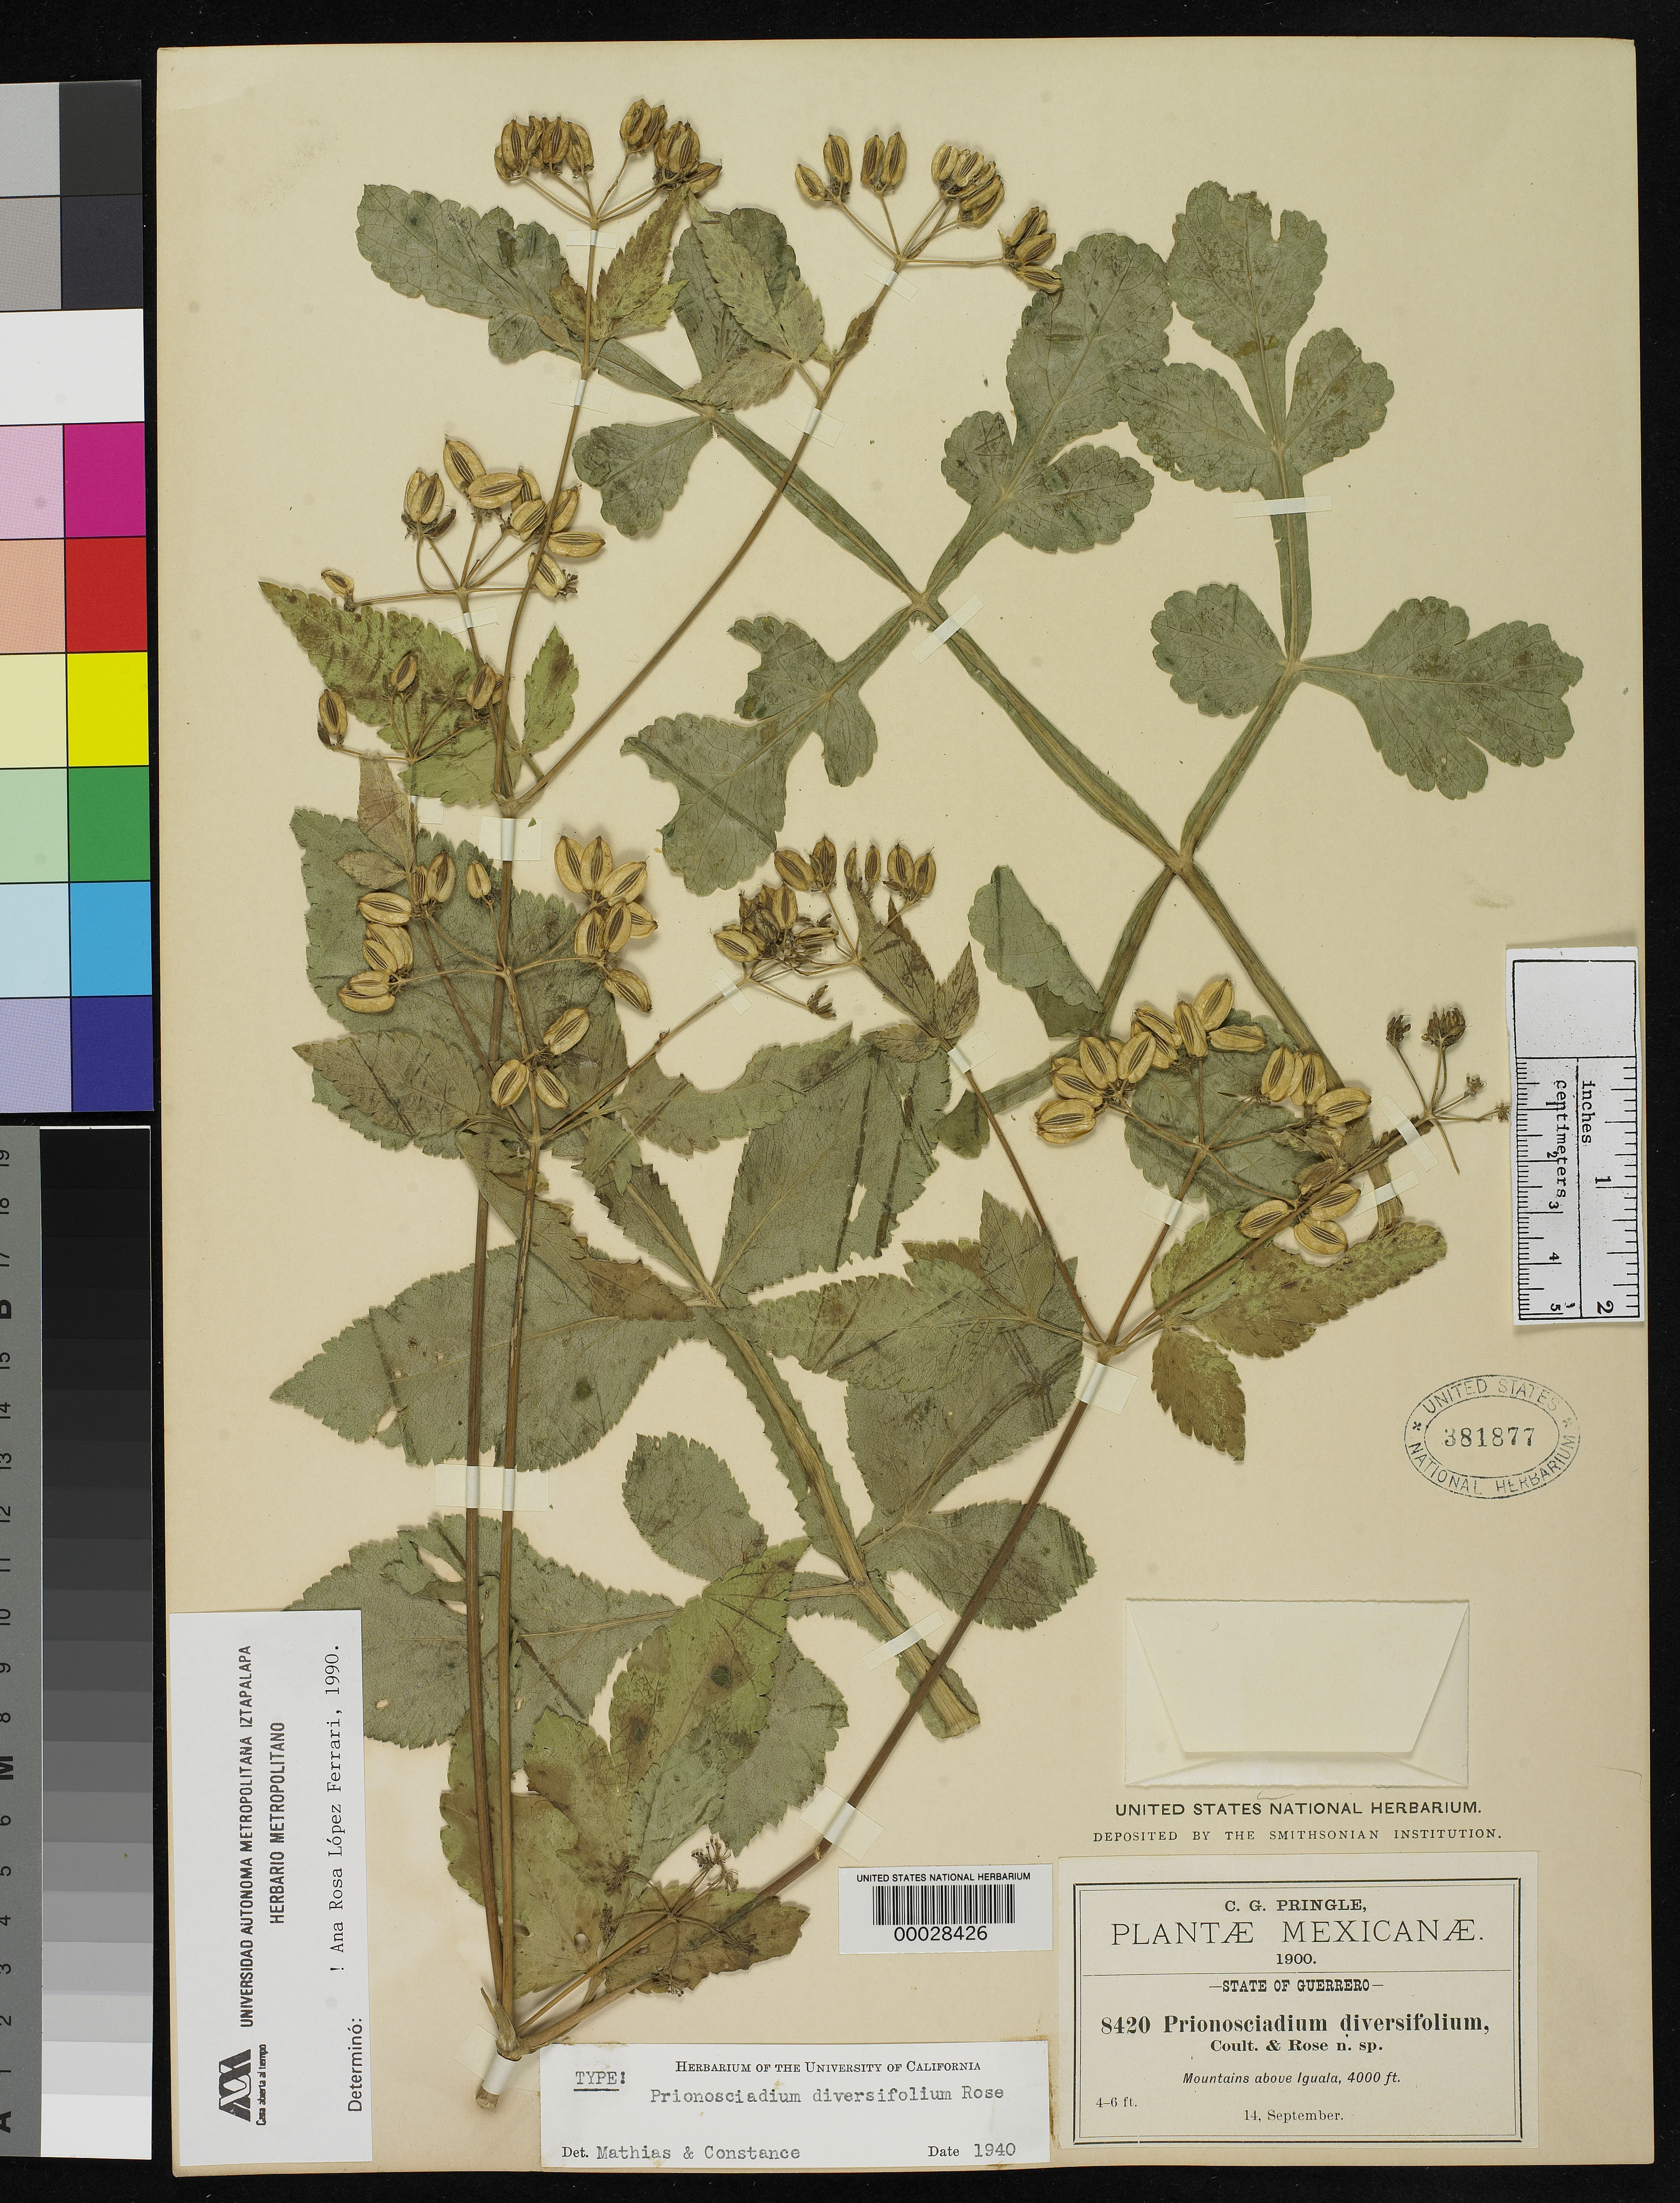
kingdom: Plantae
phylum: Tracheophyta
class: Magnoliopsida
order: Apiales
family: Apiaceae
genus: Prionosciadium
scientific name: Prionosciadium diversifolium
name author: Rose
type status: Holotype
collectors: C. G. Pringle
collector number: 8420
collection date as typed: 14 Sep 1900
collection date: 1900-09-14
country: Mexico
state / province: Guerrero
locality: Mountains above Iguala.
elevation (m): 1219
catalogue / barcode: US 381877